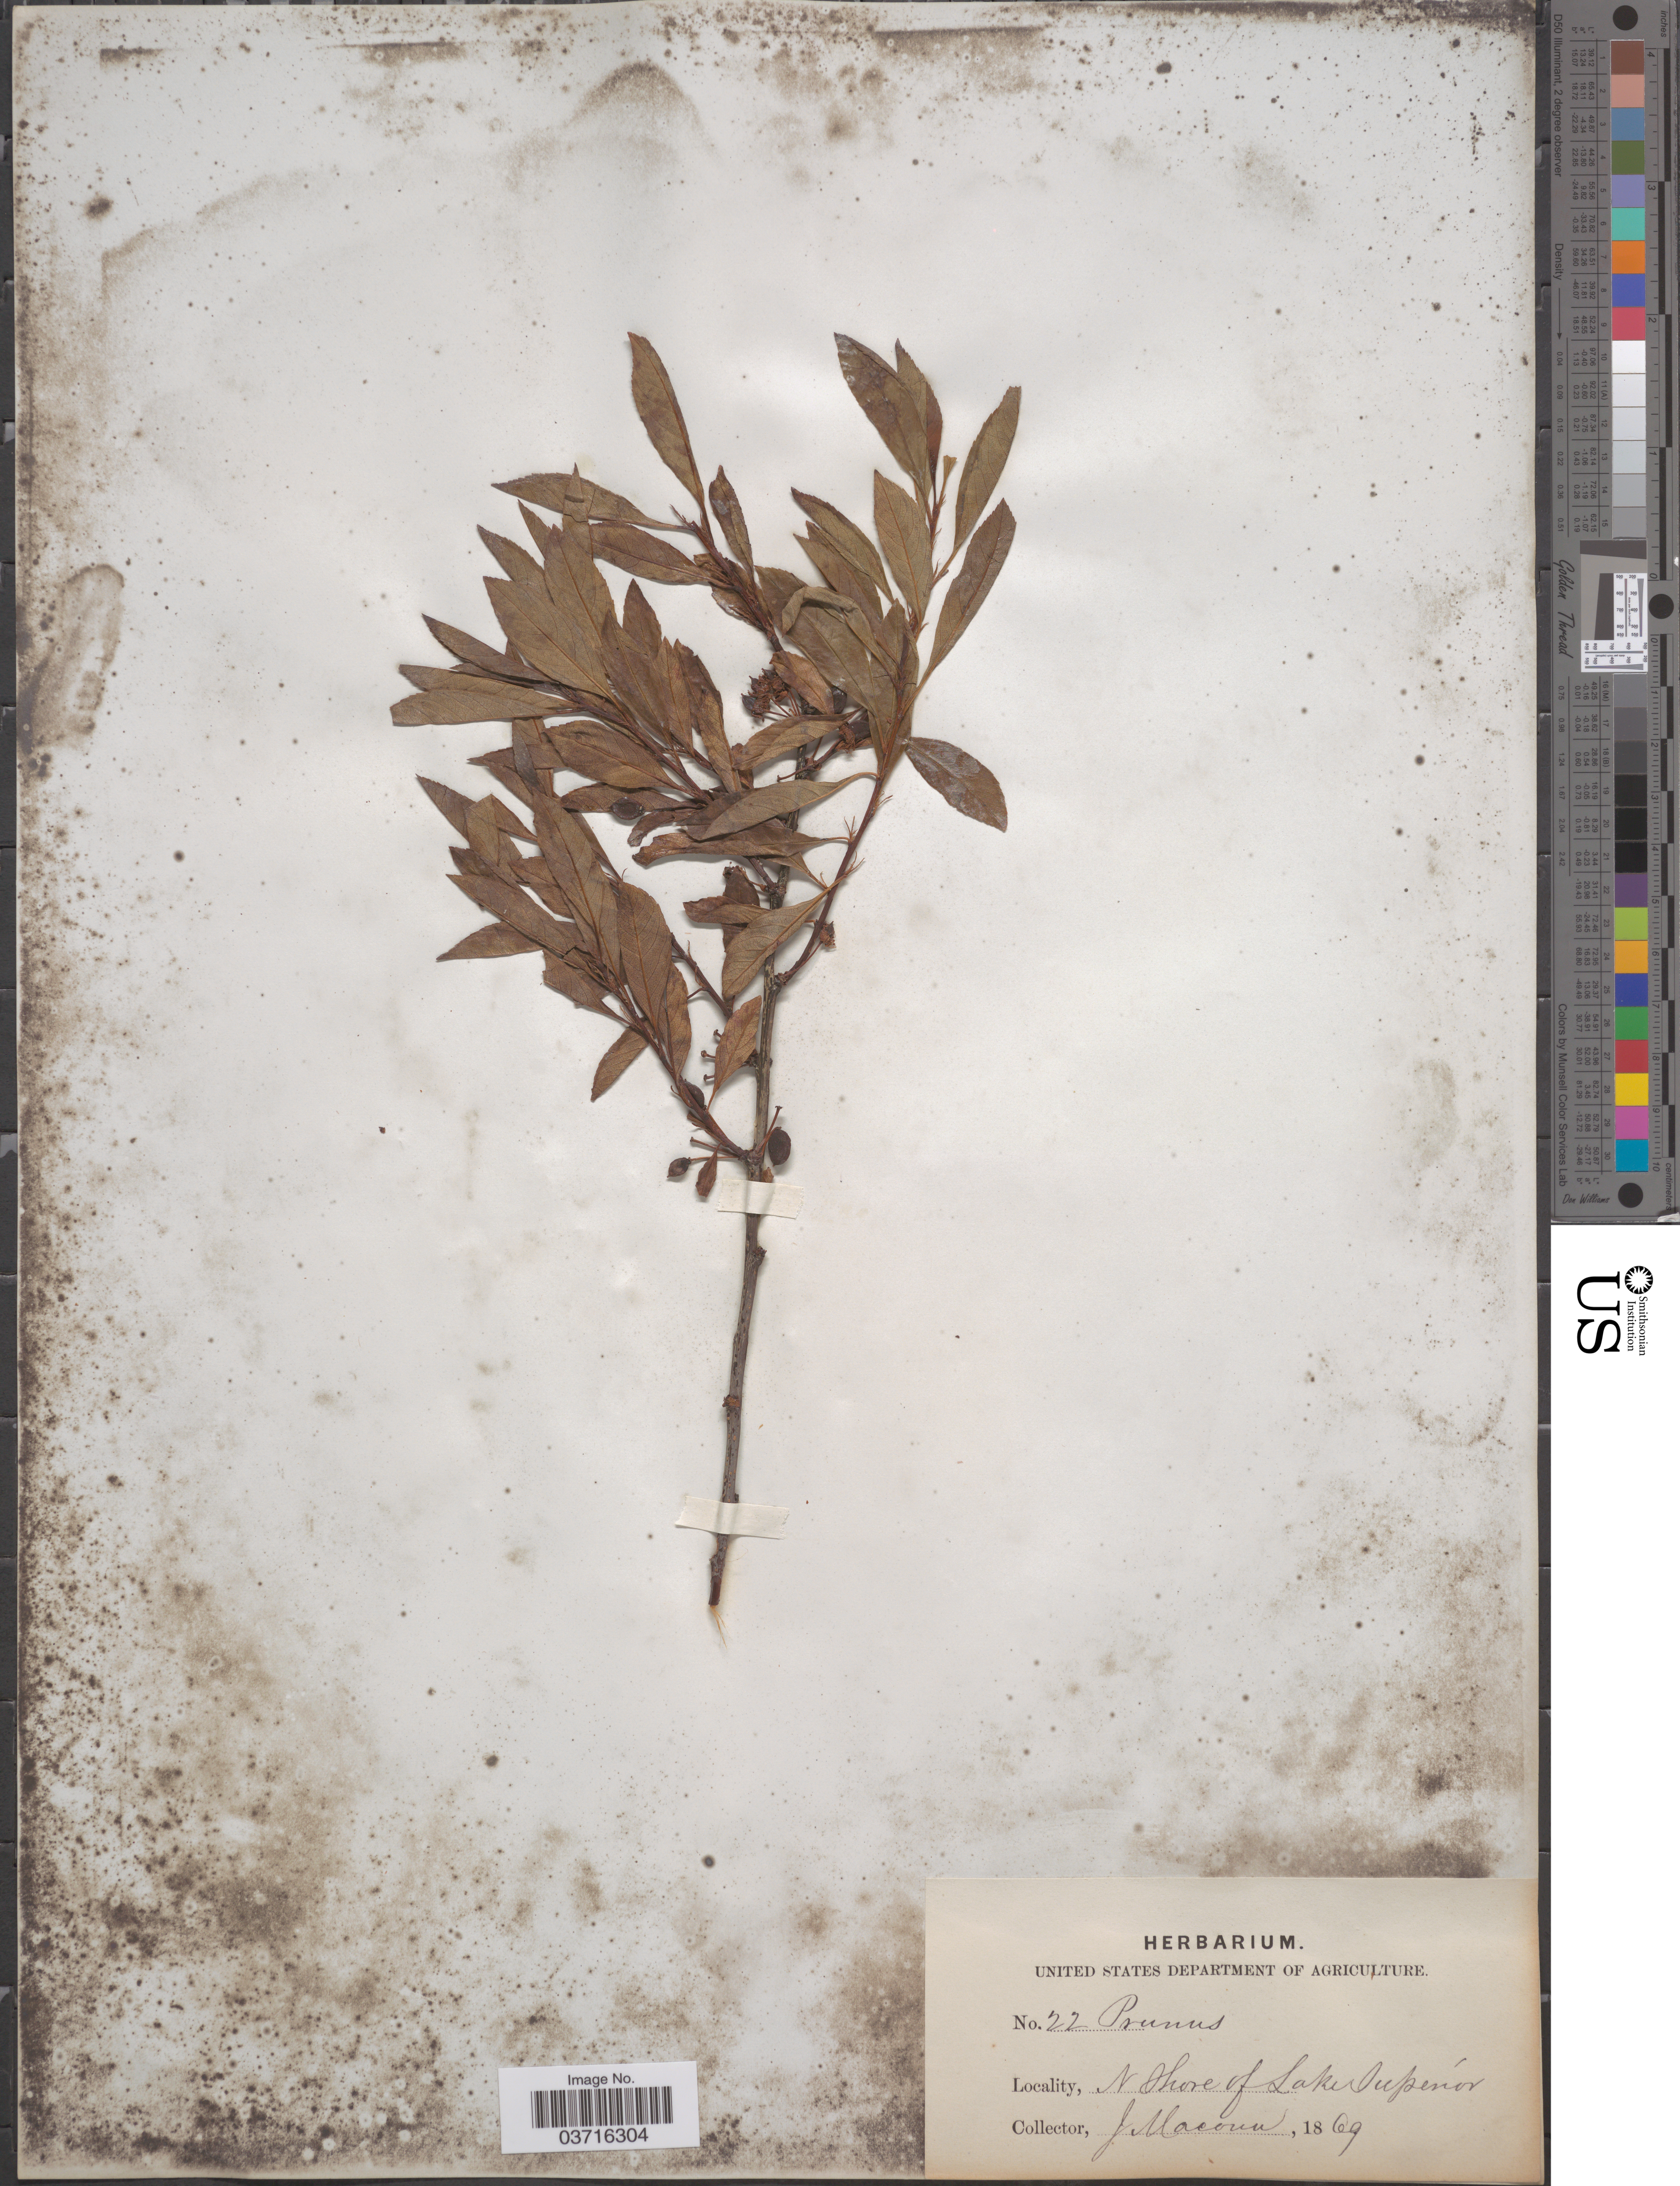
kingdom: Plantae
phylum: Tracheophyta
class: Magnoliopsida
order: Rosales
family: Rosaceae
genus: Prunus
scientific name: Prunus pumila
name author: L.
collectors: J. Macoun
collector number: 22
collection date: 1869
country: Canada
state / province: Ontario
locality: N shore of Lake Superior.